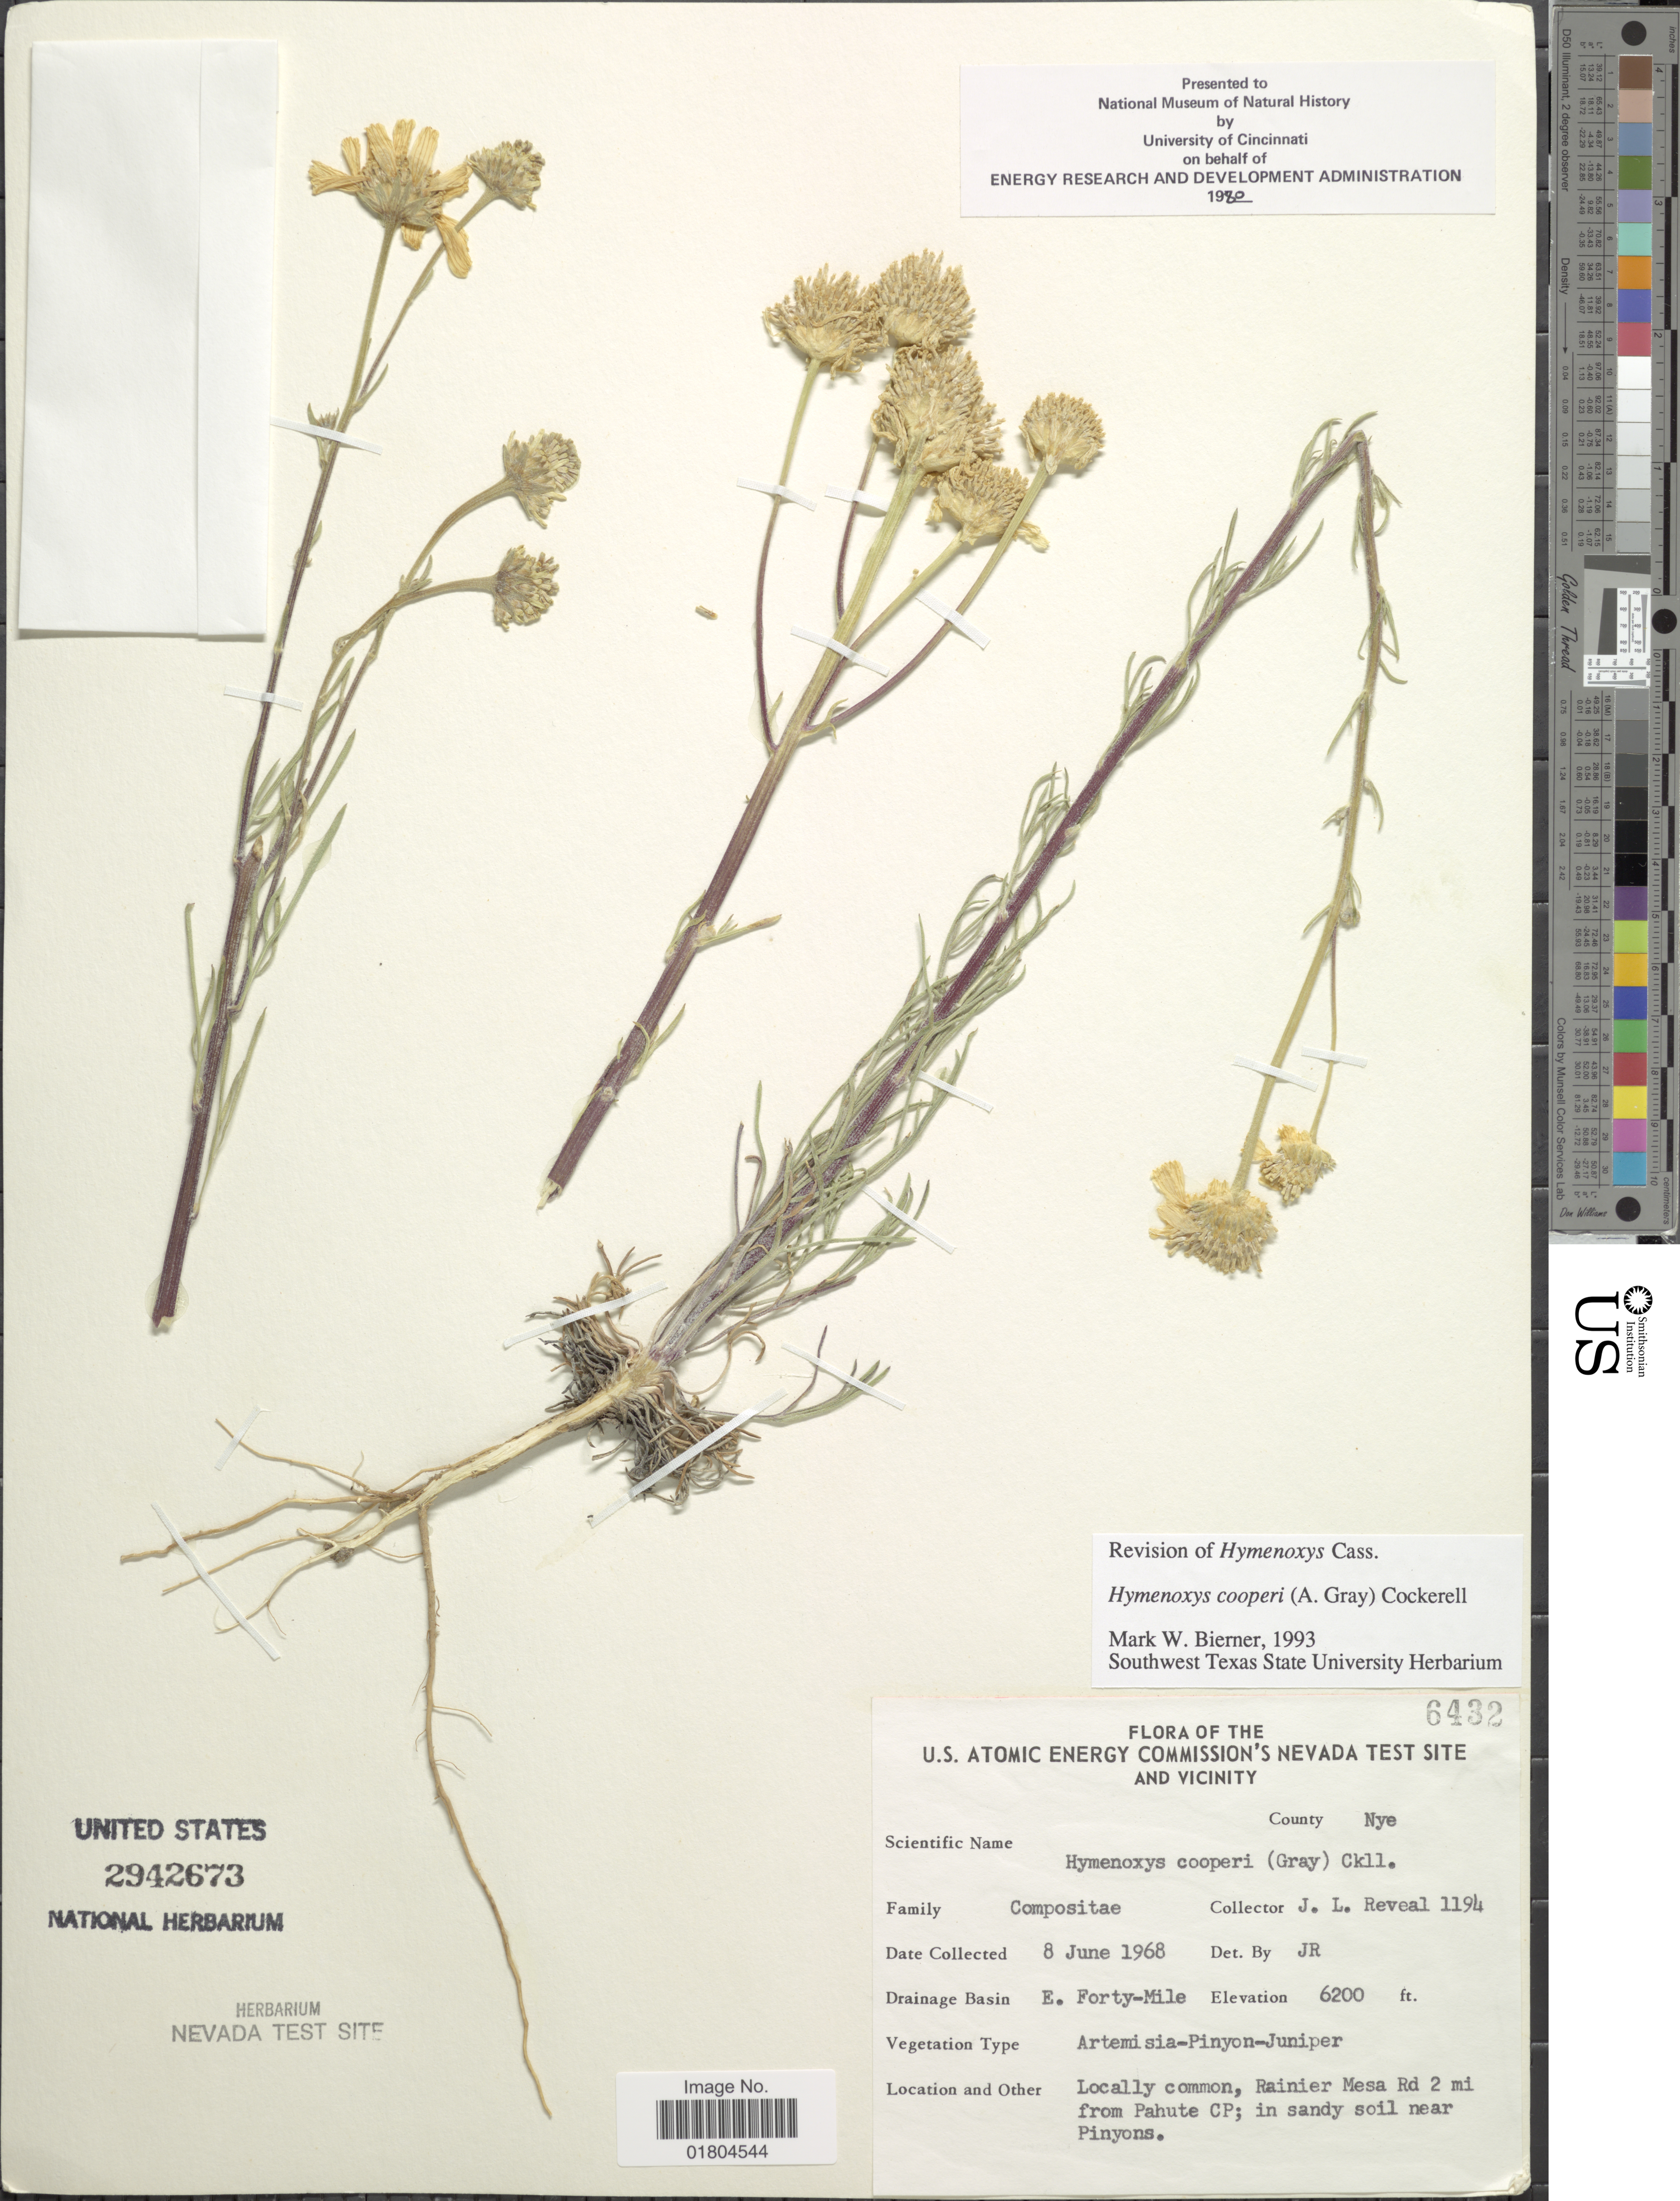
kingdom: Plantae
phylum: Tracheophyta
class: Magnoliopsida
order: Asterales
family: Asteraceae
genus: Hymenoxys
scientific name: Hymenoxys cooperi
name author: (A. Gray) Cockerell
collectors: J. L. Reveal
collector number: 1194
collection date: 1968-06-08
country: United States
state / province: Nevada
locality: U. S. Atomic Energy Commission's Nevada Test Site and vicinity. County Nye. Drainage Basin E. Forty-Mile. Rainier Mesa Rd 2 mi from Pahute CP; near Pinyons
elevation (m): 1890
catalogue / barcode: US 2942673